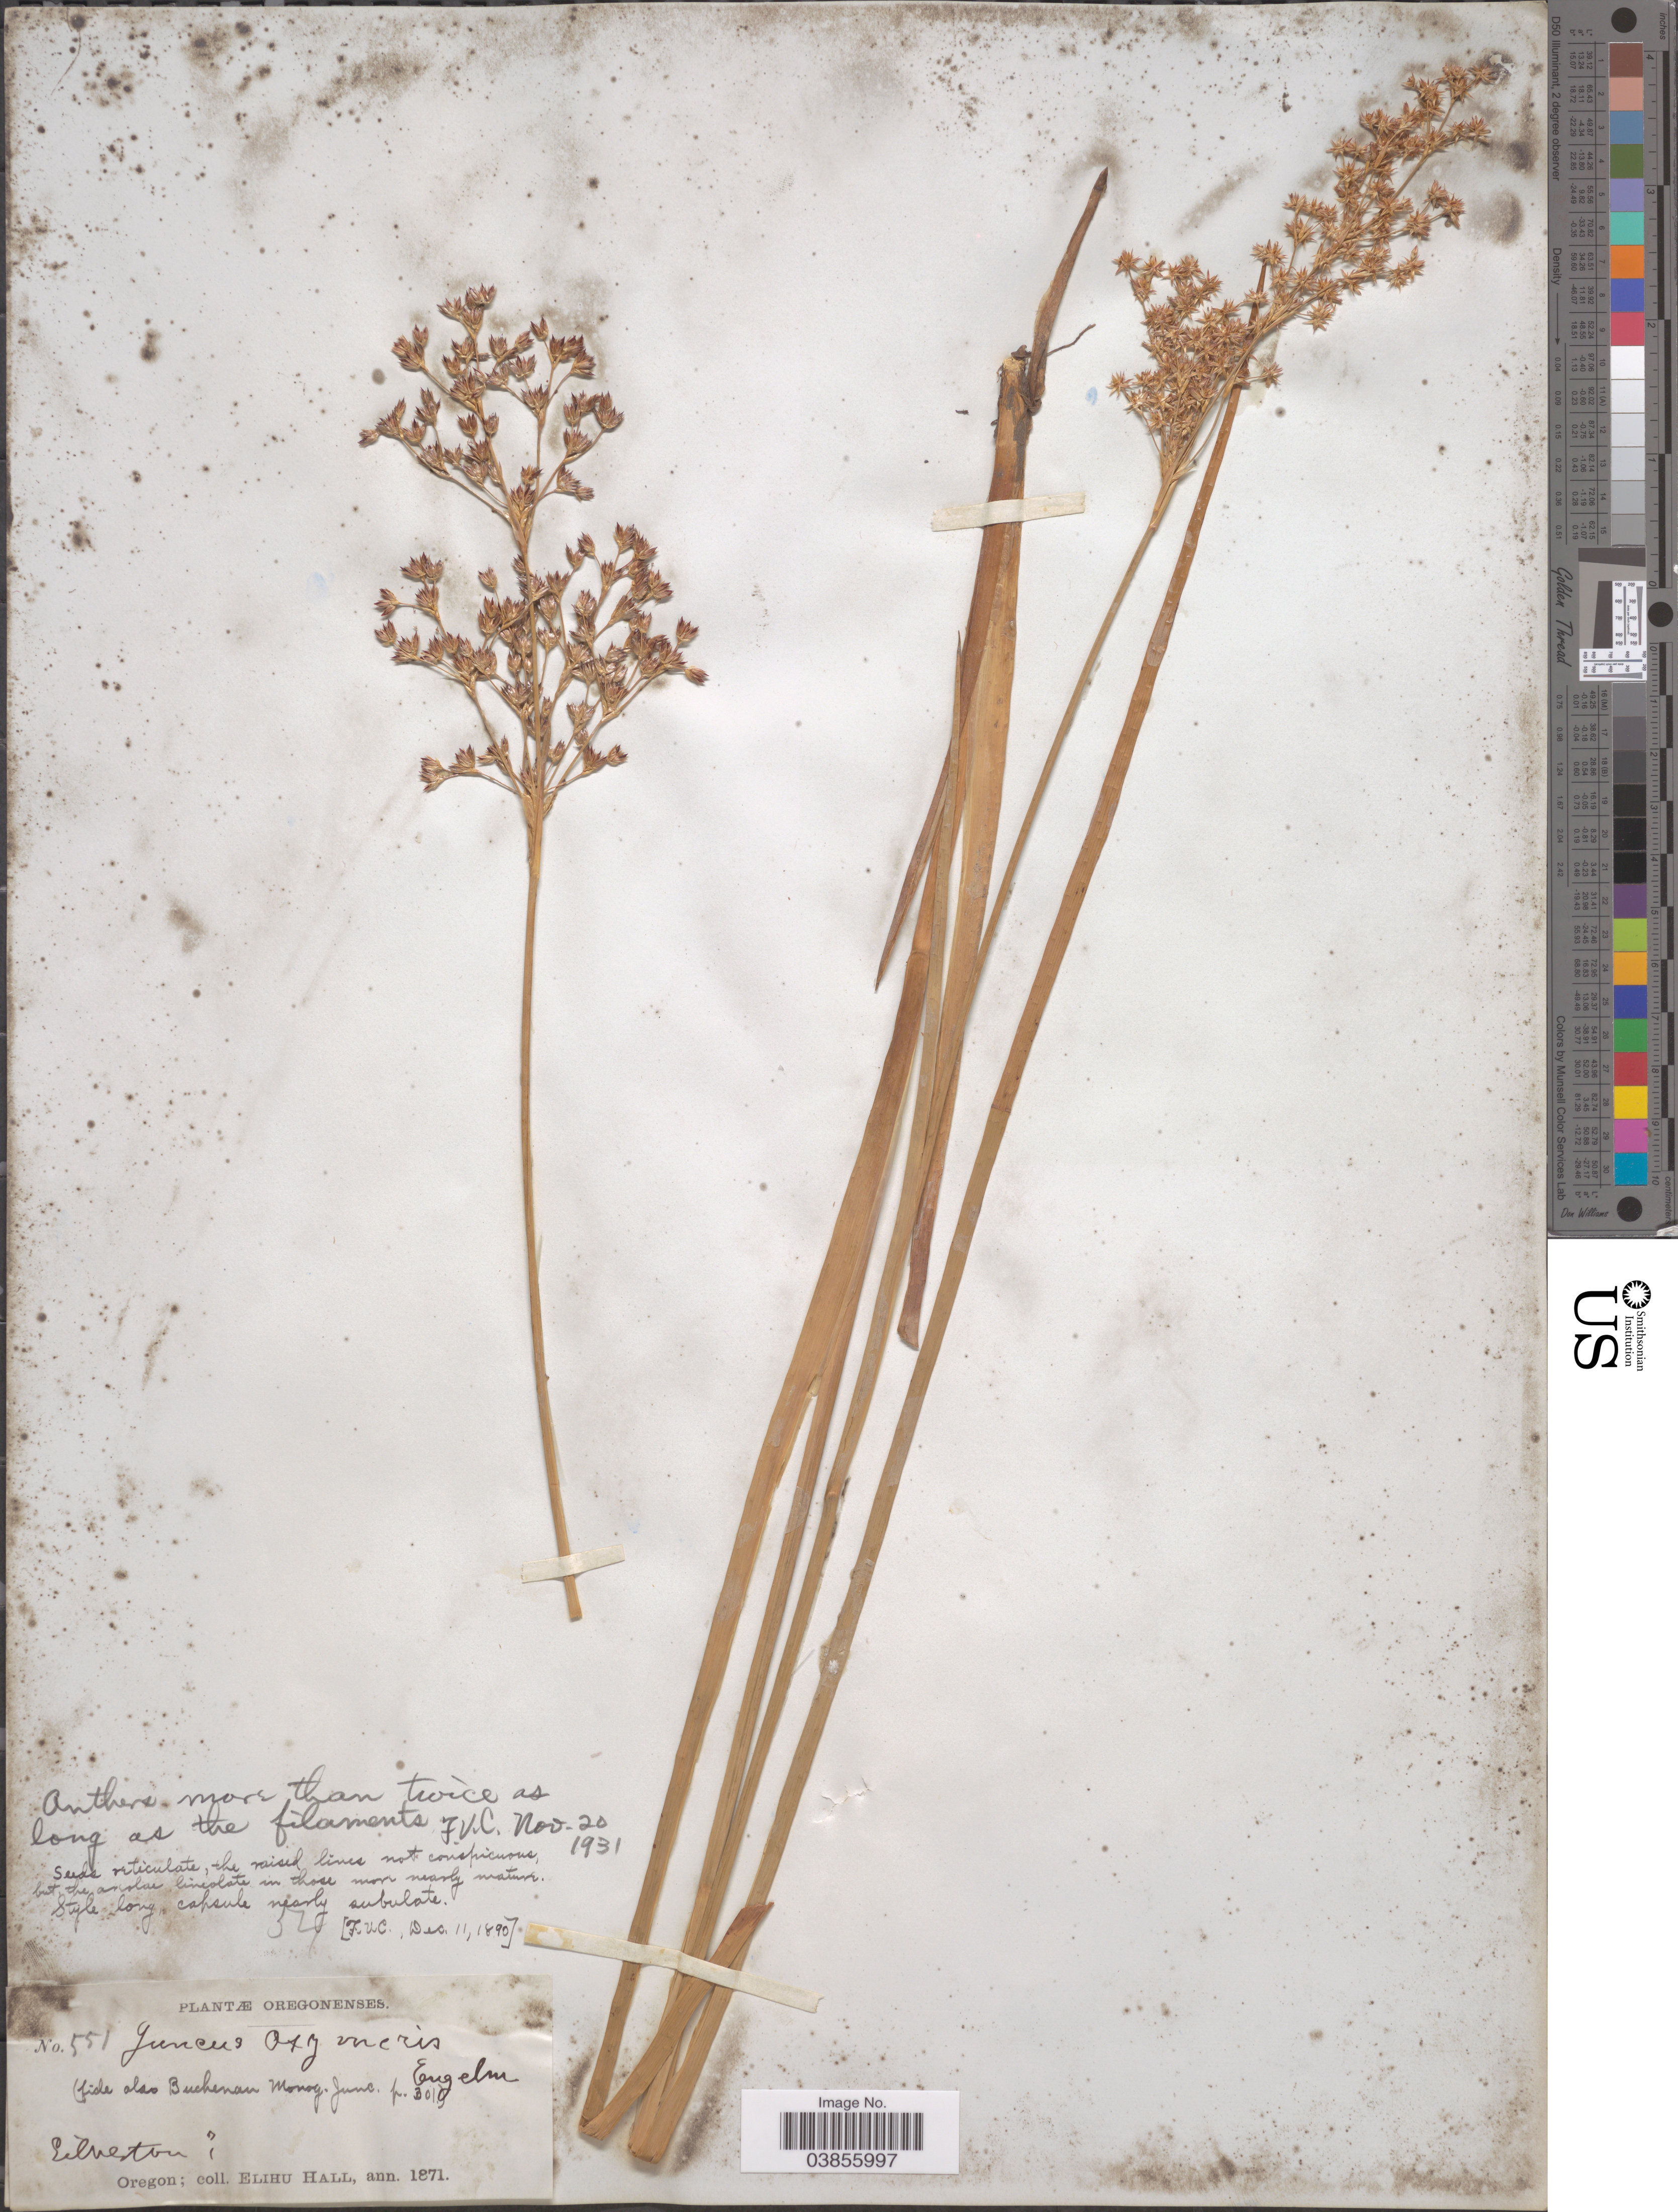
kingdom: Plantae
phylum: Tracheophyta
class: Liliopsida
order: Poales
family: Juncaceae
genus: Juncus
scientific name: Juncus oxymeris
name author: Engelm.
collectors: E. Hall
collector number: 551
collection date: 1871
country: United States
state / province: Oregon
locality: Eilneston [unsure placement]